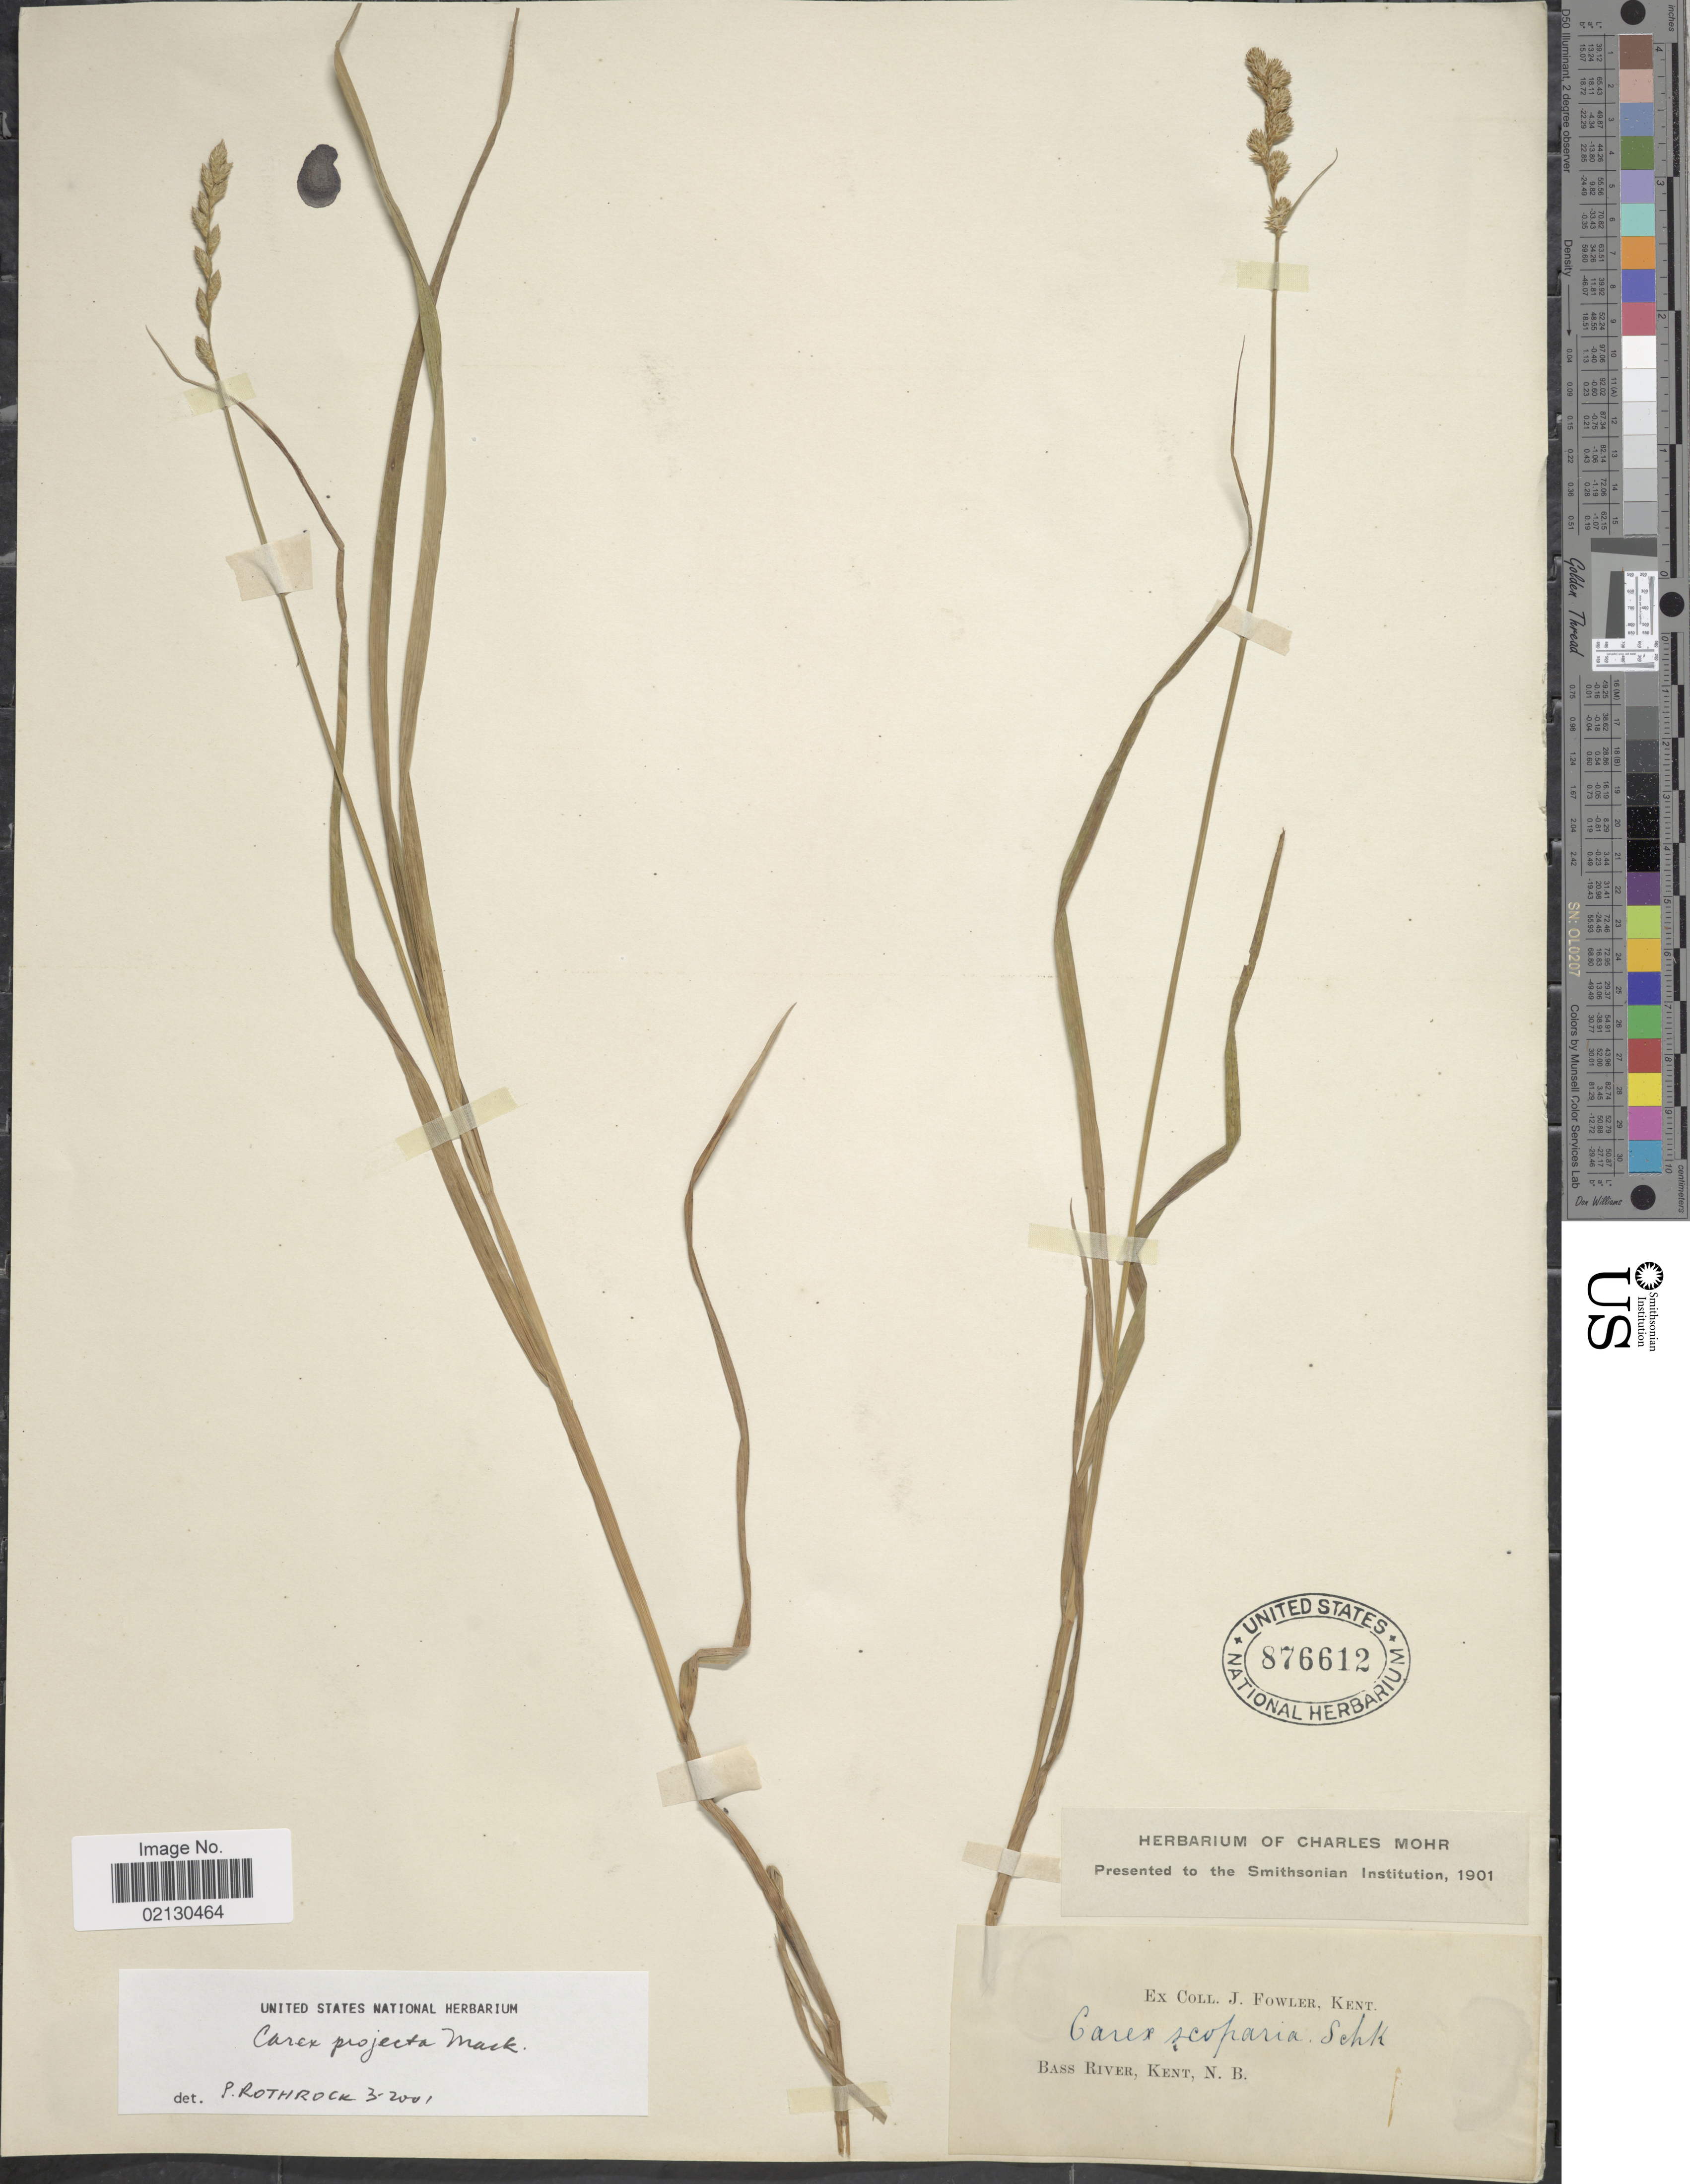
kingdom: Plantae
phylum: Tracheophyta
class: Liliopsida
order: Poales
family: Cyperaceae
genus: Carex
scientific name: Carex projecta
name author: Mack.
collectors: ex herb. J. Fowler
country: Canada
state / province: New Brunswick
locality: Bass River, Kent.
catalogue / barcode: US 876612